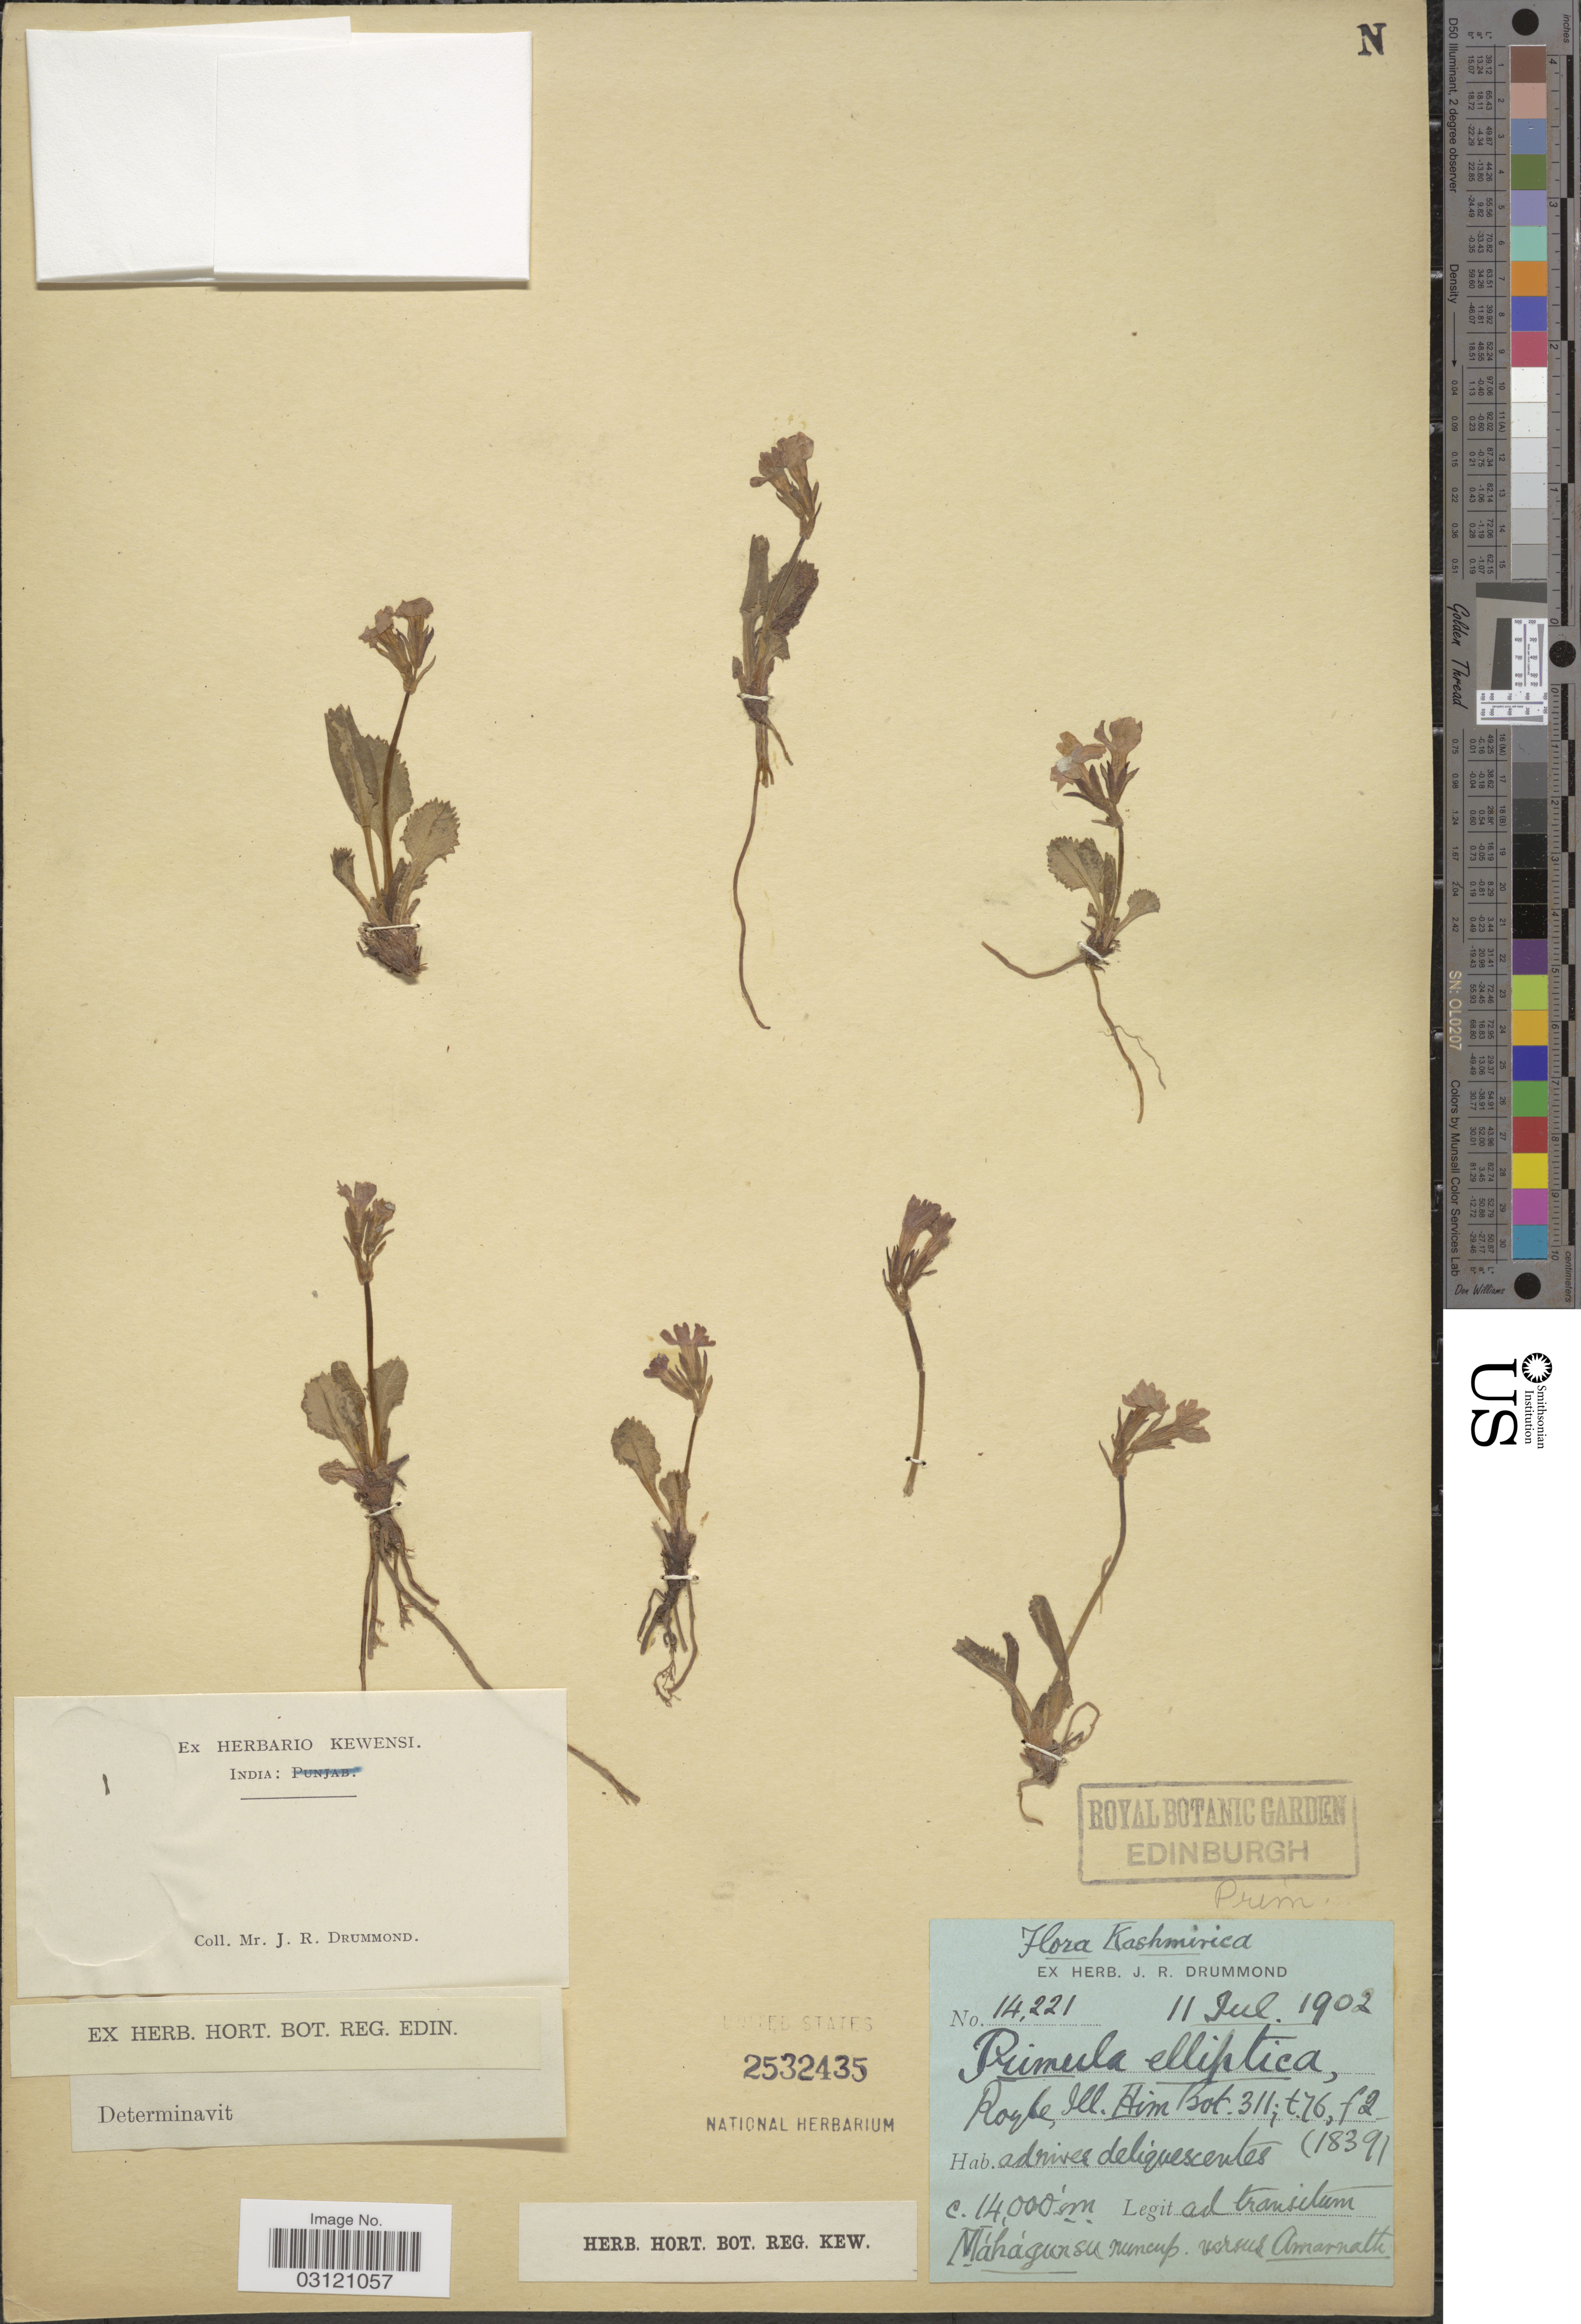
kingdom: Plantae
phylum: Tracheophyta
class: Magnoliopsida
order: Ericales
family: Primulaceae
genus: Primula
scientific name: Primula elliptica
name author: Royle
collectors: J. R. Drummond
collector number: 14221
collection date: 1902-07-11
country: India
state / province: Jammu and Kashmir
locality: Kasmirica. .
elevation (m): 14000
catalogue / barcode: US 2532435